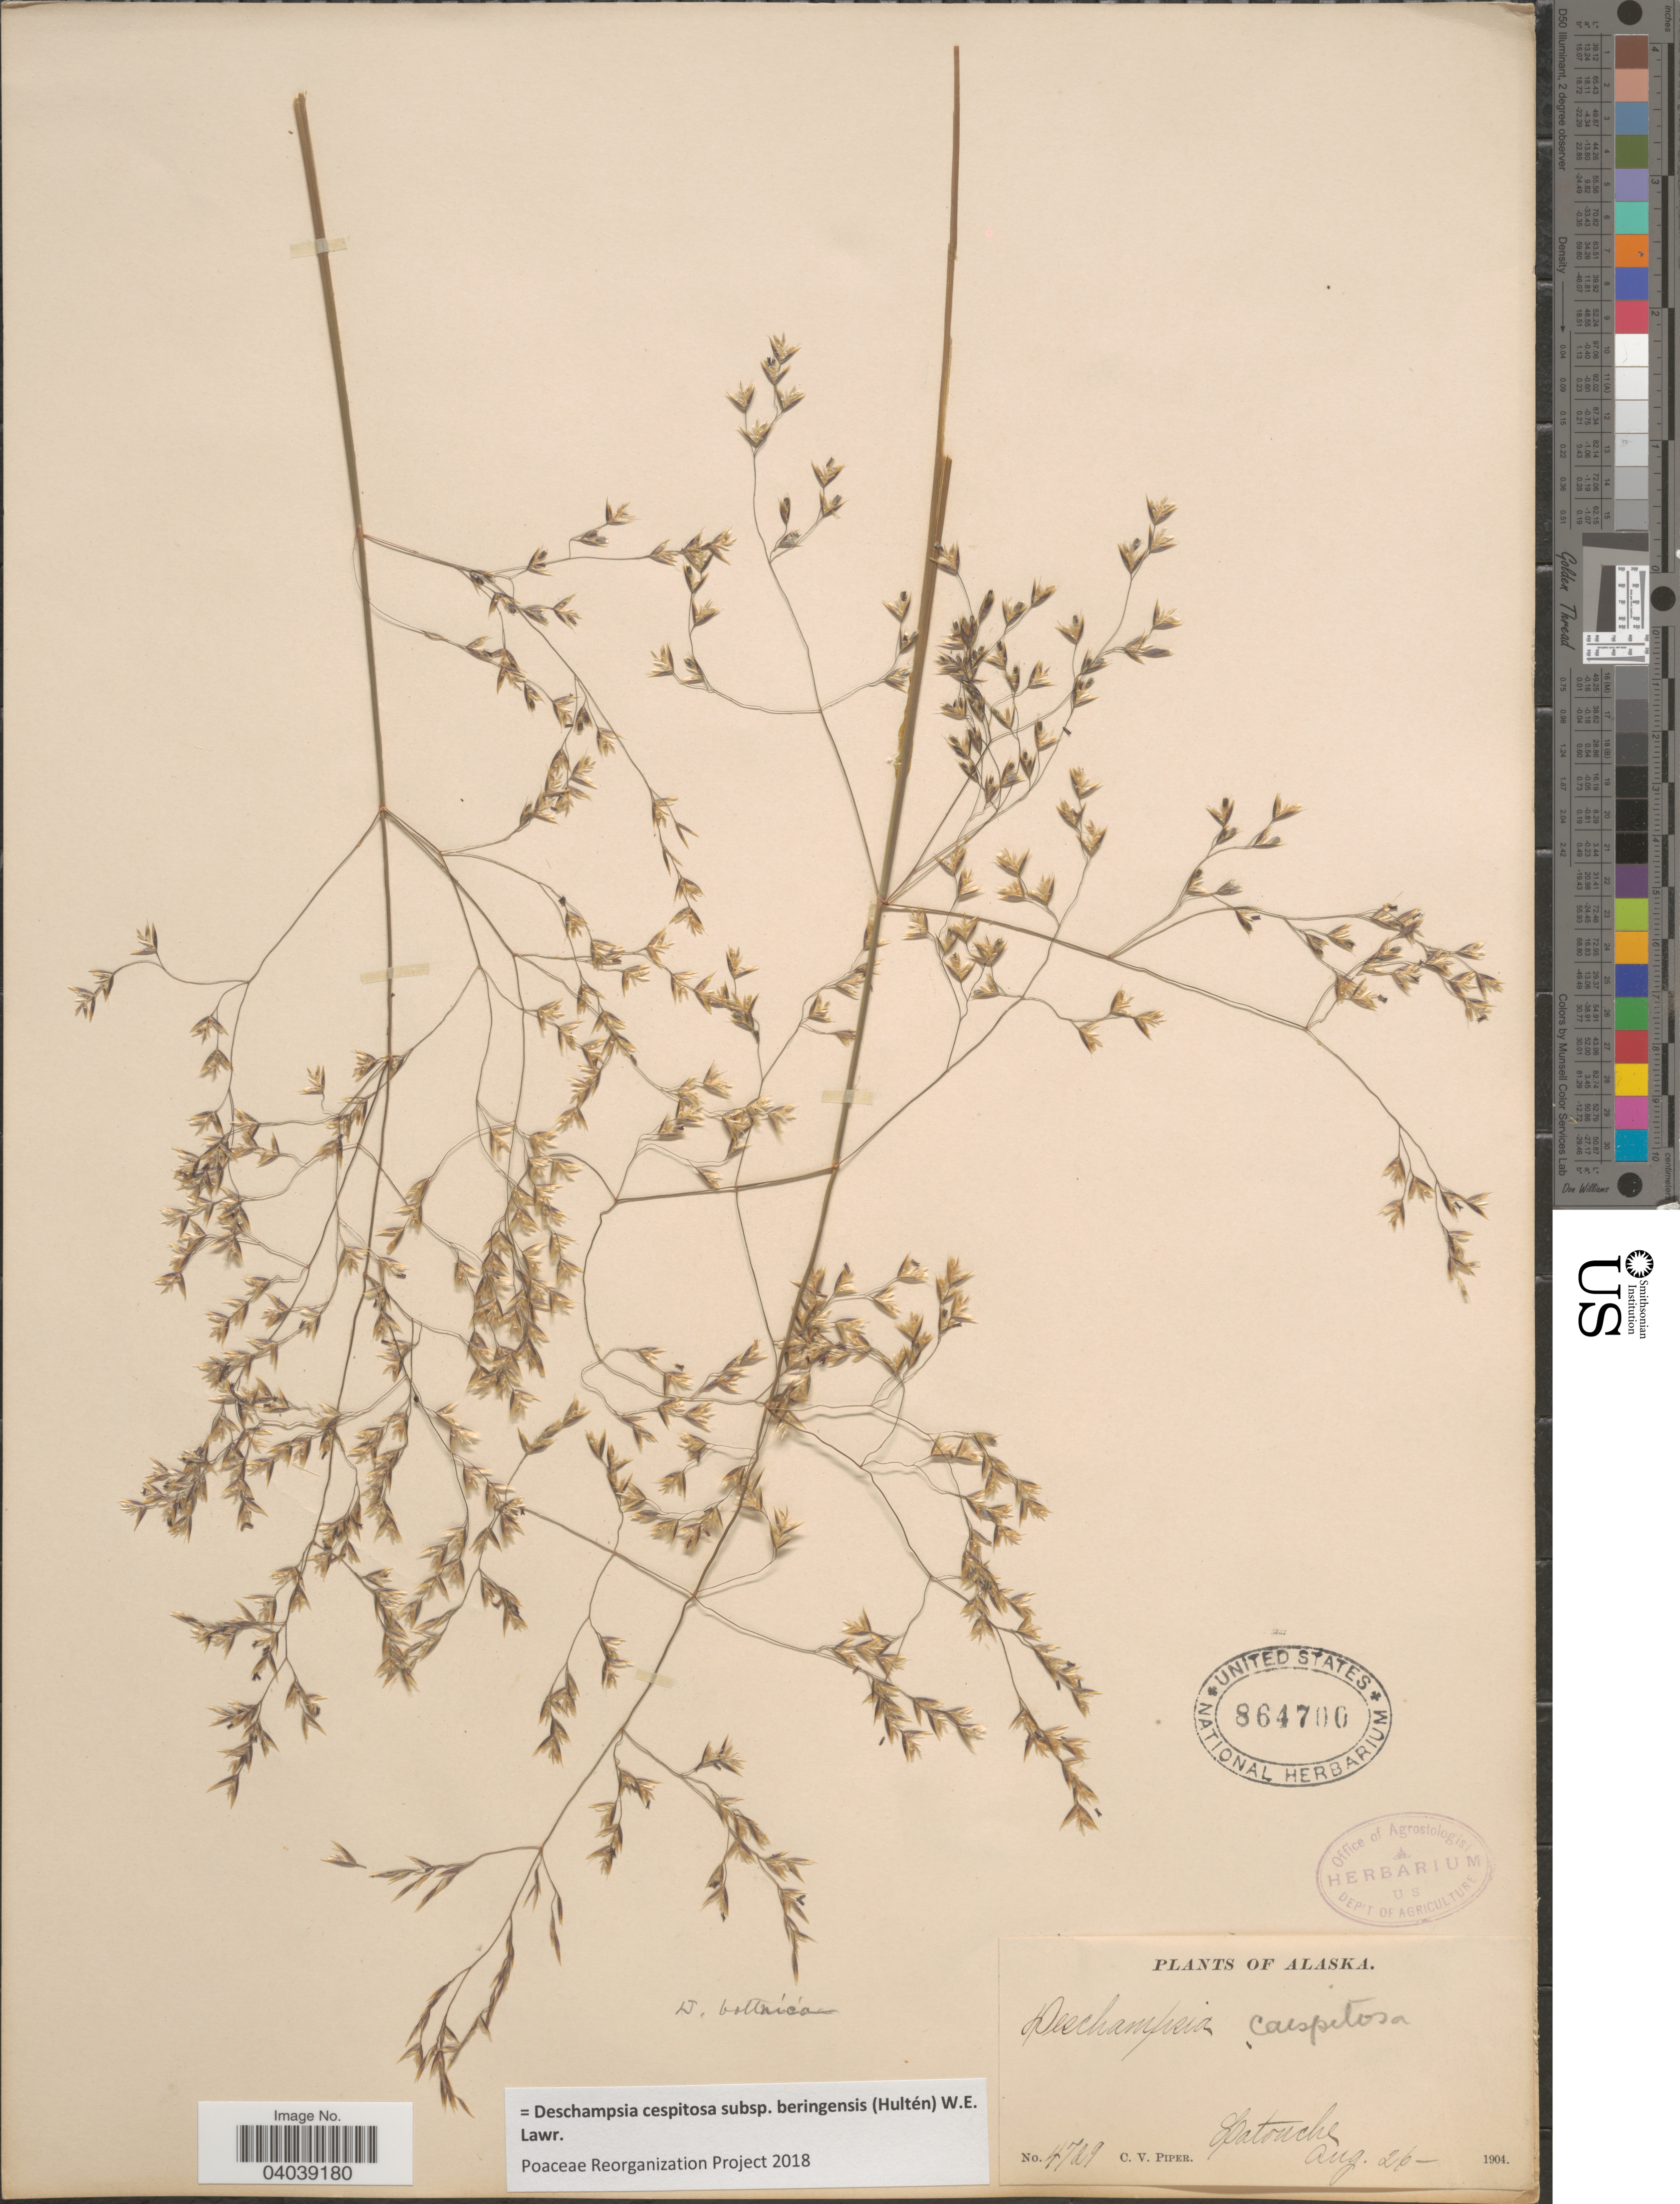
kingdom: Plantae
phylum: Tracheophyta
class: Liliopsida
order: Poales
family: Poaceae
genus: Deschampsia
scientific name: Deschampsia cespitosa subsp. beringensis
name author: (Hultén) Lawrence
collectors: C. V. Piper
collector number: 4729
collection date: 1904-08-26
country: United States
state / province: Alaska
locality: Latouche.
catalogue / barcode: US 864700